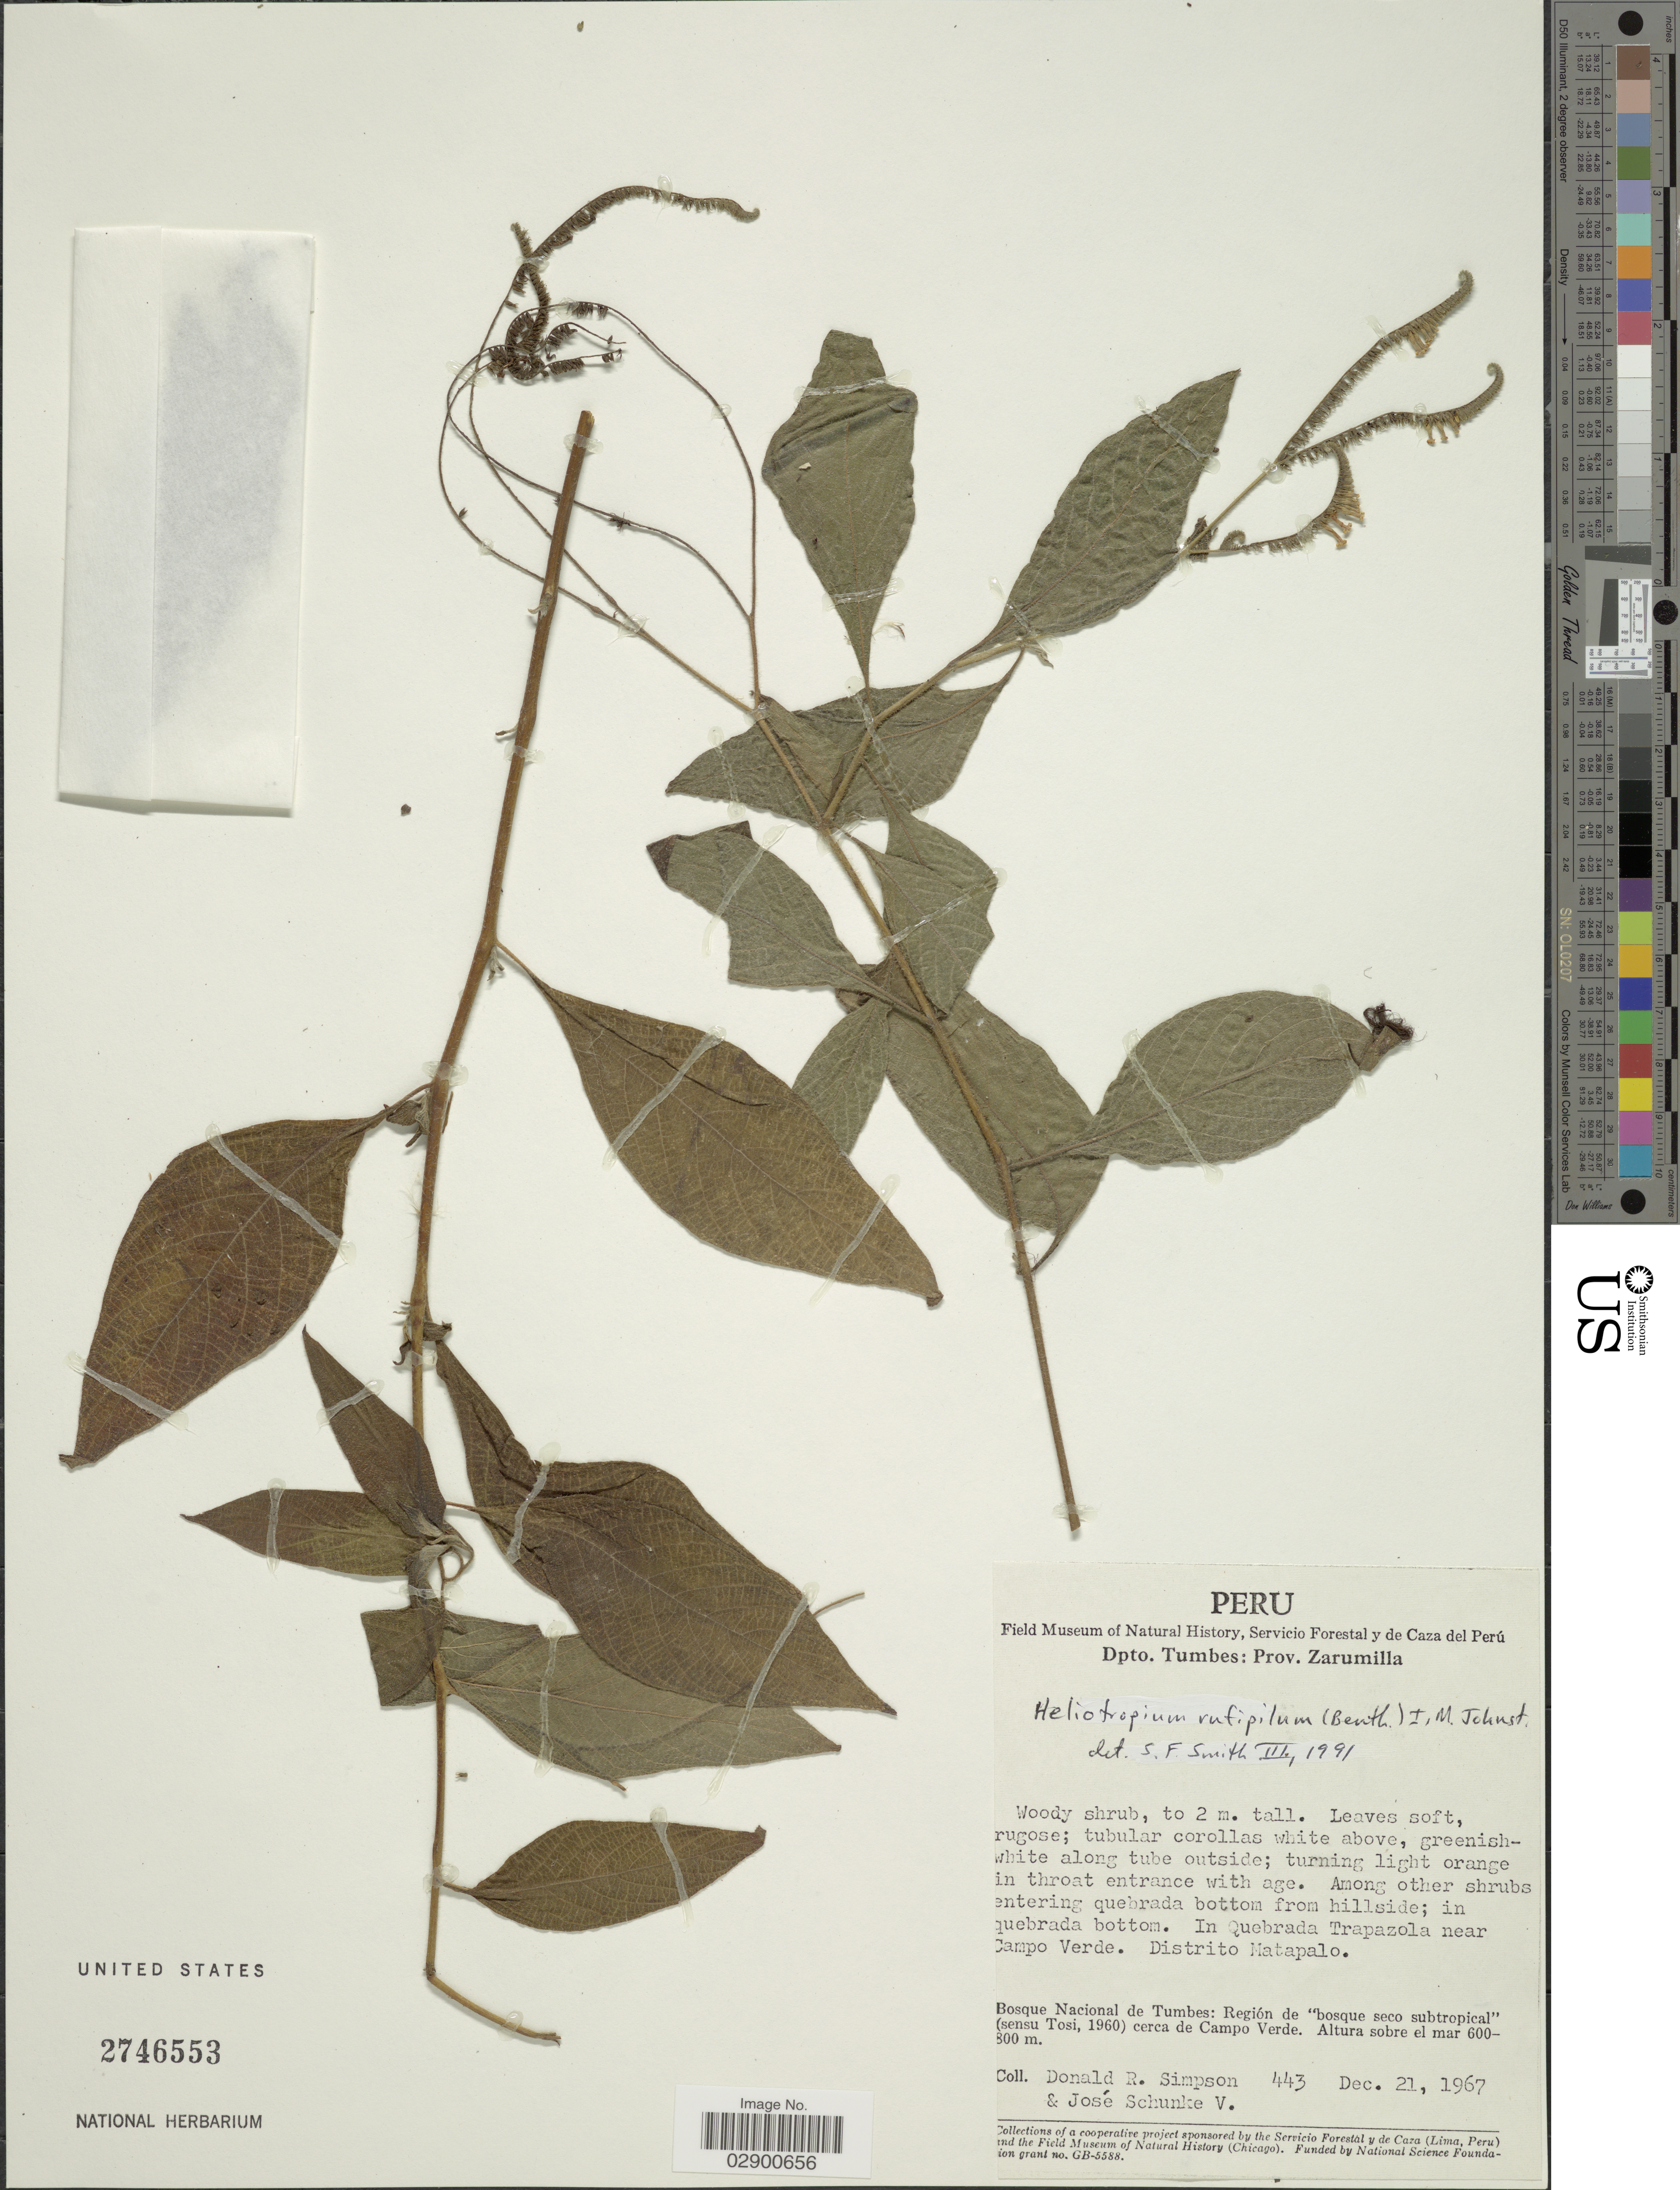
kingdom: Plantae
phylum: Tracheophyta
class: Magnoliopsida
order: Boraginales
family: Heliotropiaceae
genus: Heliotropium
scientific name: Heliotropium rufipilum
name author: (Benth.) I.M. Johnst.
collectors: D. R. Simpson & J. Schunke Vigo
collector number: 443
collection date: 1967-12-21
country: Peru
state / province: Tumbes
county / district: Zarumilla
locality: Dpto. Tumbes: Prov. Zarumilla. In Quebrada Trapazola near Campo Verde. Distrito Matapalo. Bosque Nacional de Tumbes: Región de "bosque seco subtropical" (sensu Tosi, 1960) cerca de Campo Verde.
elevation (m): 600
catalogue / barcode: US 2746553